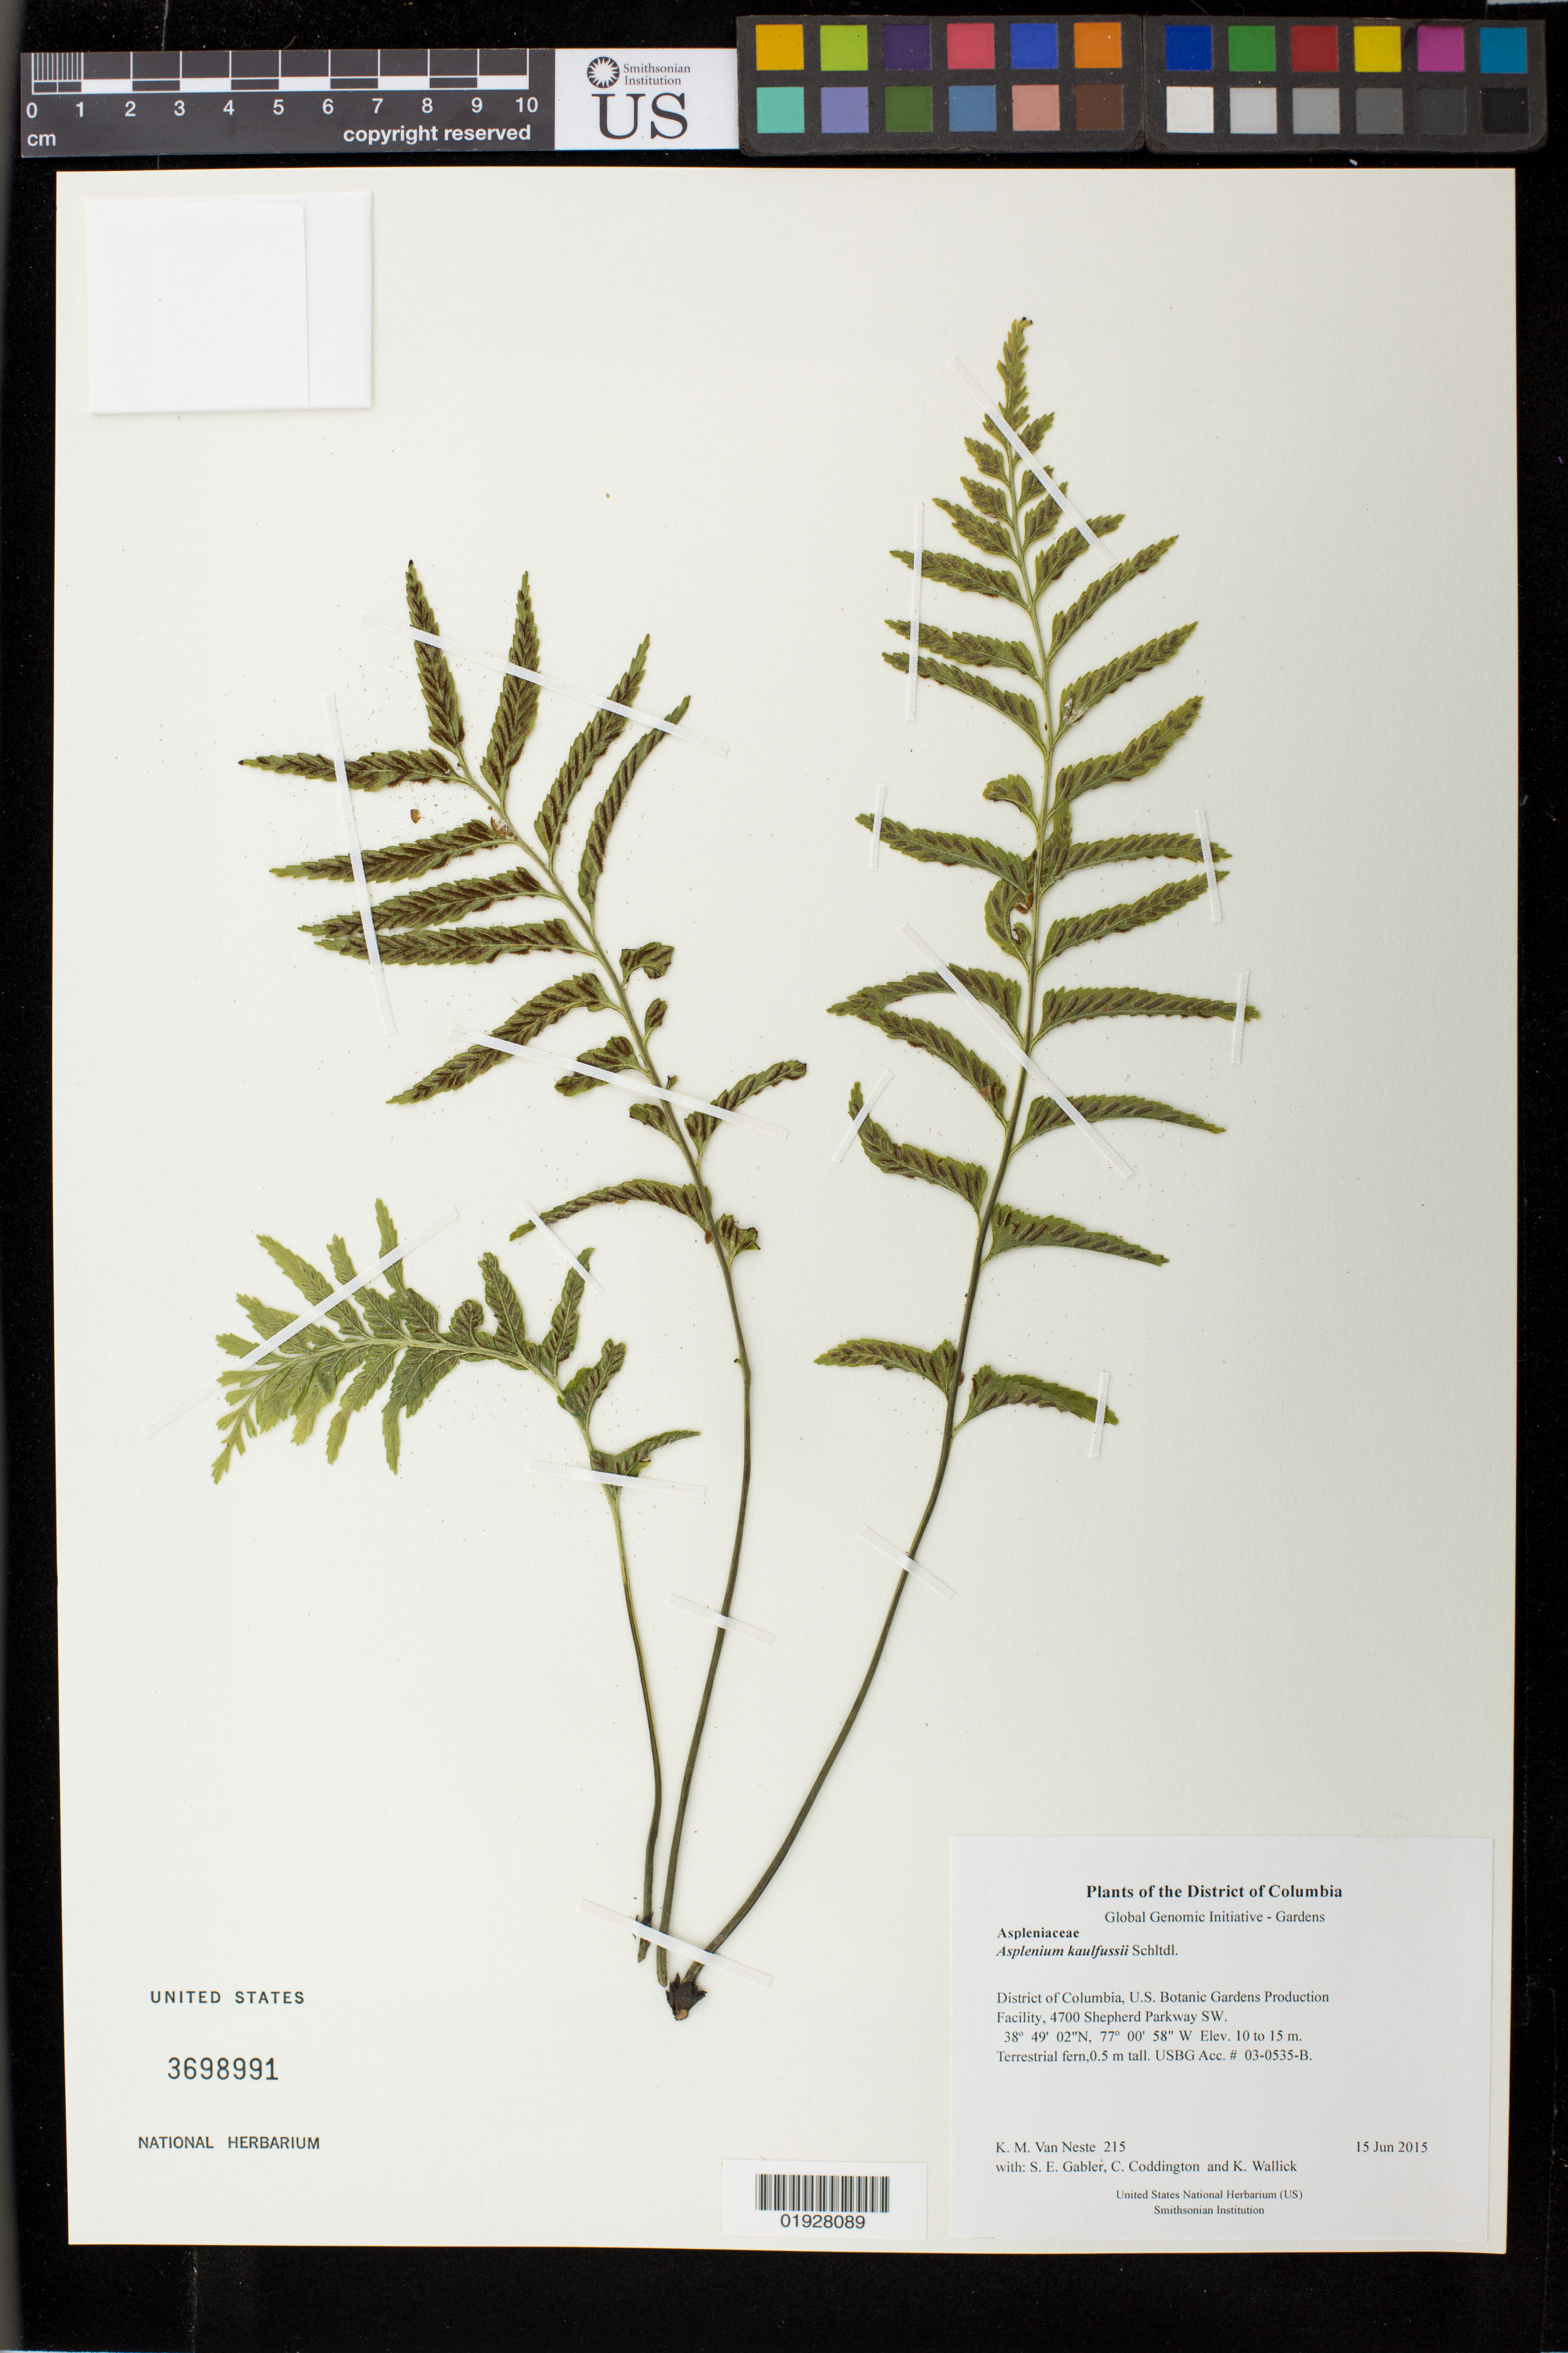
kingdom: Plantae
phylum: Tracheophyta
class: Polypodiopsida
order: Polypodiales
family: Aspleniaceae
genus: Asplenium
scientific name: Asplenium kaulfussii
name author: Schltdl.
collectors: K. M. Van Neste, S. E. Gabler, C. Coddington & K. Wallick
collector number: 215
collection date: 2015-06-15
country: United States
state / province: District of Columbia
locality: U.S. Botanic Gardens Production Facility, 4700 Shepherd Parkway SW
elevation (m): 10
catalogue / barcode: US 3698991